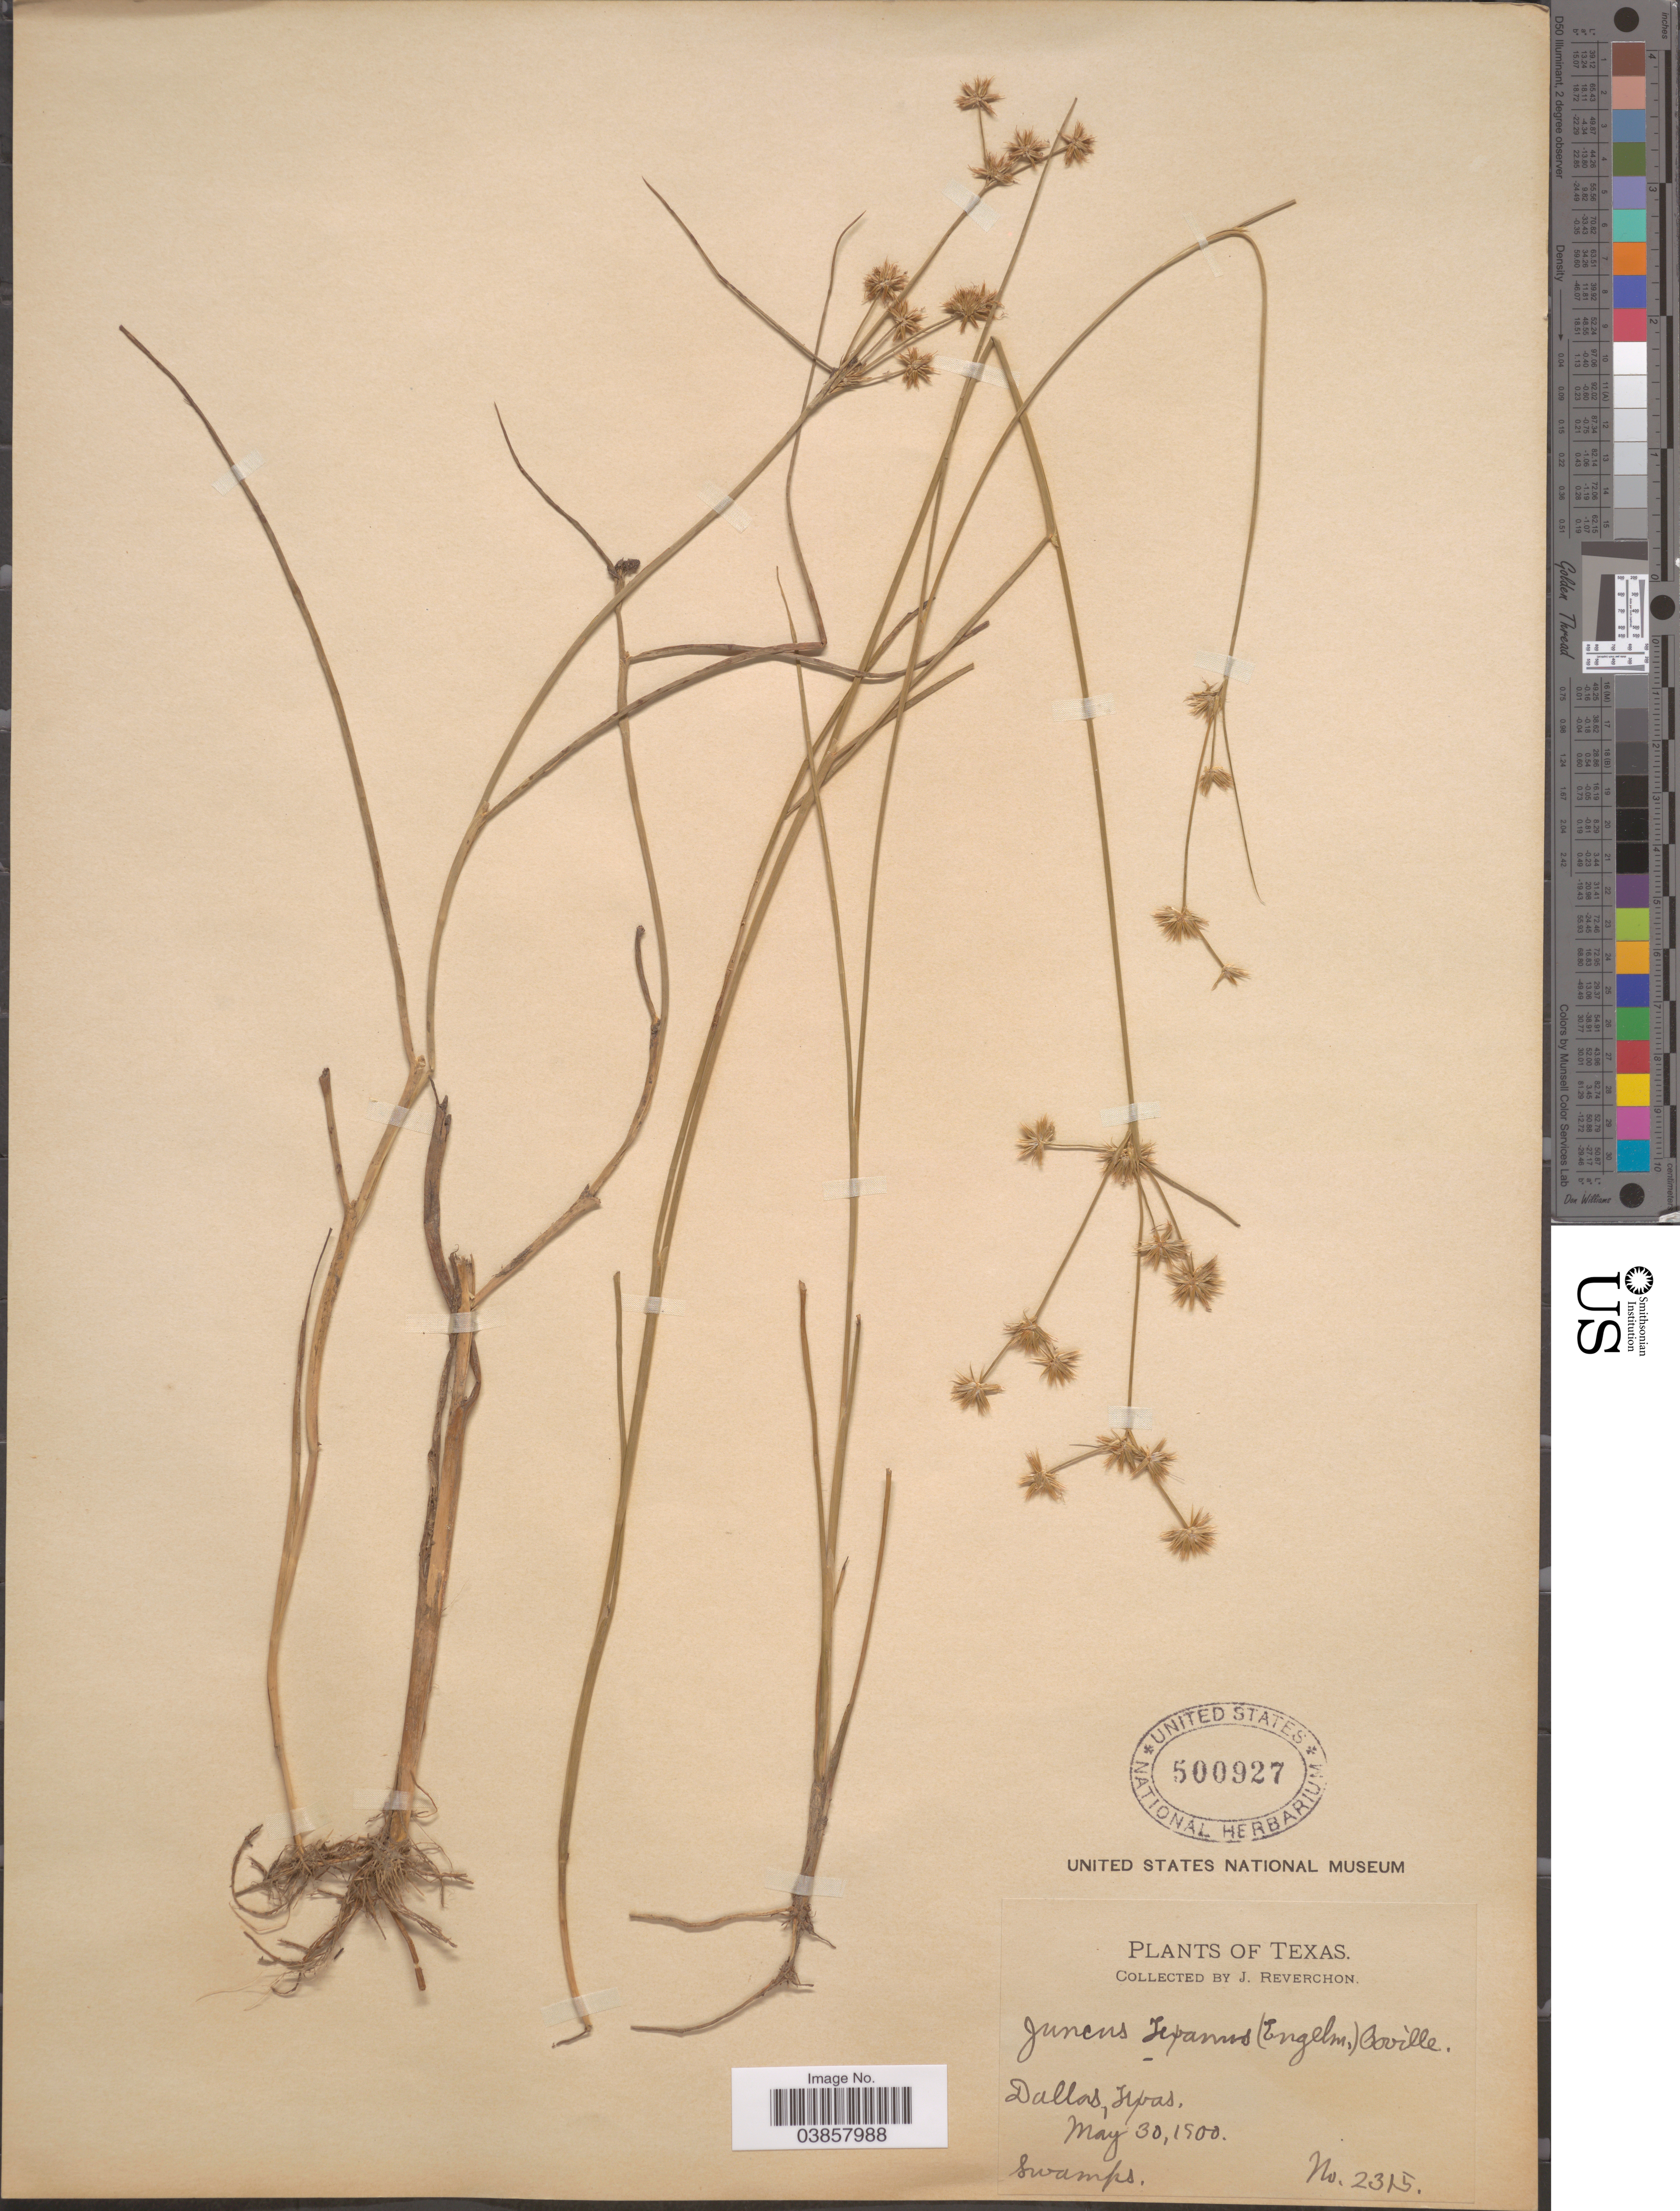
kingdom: Plantae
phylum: Tracheophyta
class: Liliopsida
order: Poales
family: Juncaceae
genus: Juncus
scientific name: Juncus texanus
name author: (Engelm.) Coville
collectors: J. Reverchon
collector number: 2315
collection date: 1900-05-30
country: United States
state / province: Texas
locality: Dallas.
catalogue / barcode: US 500927